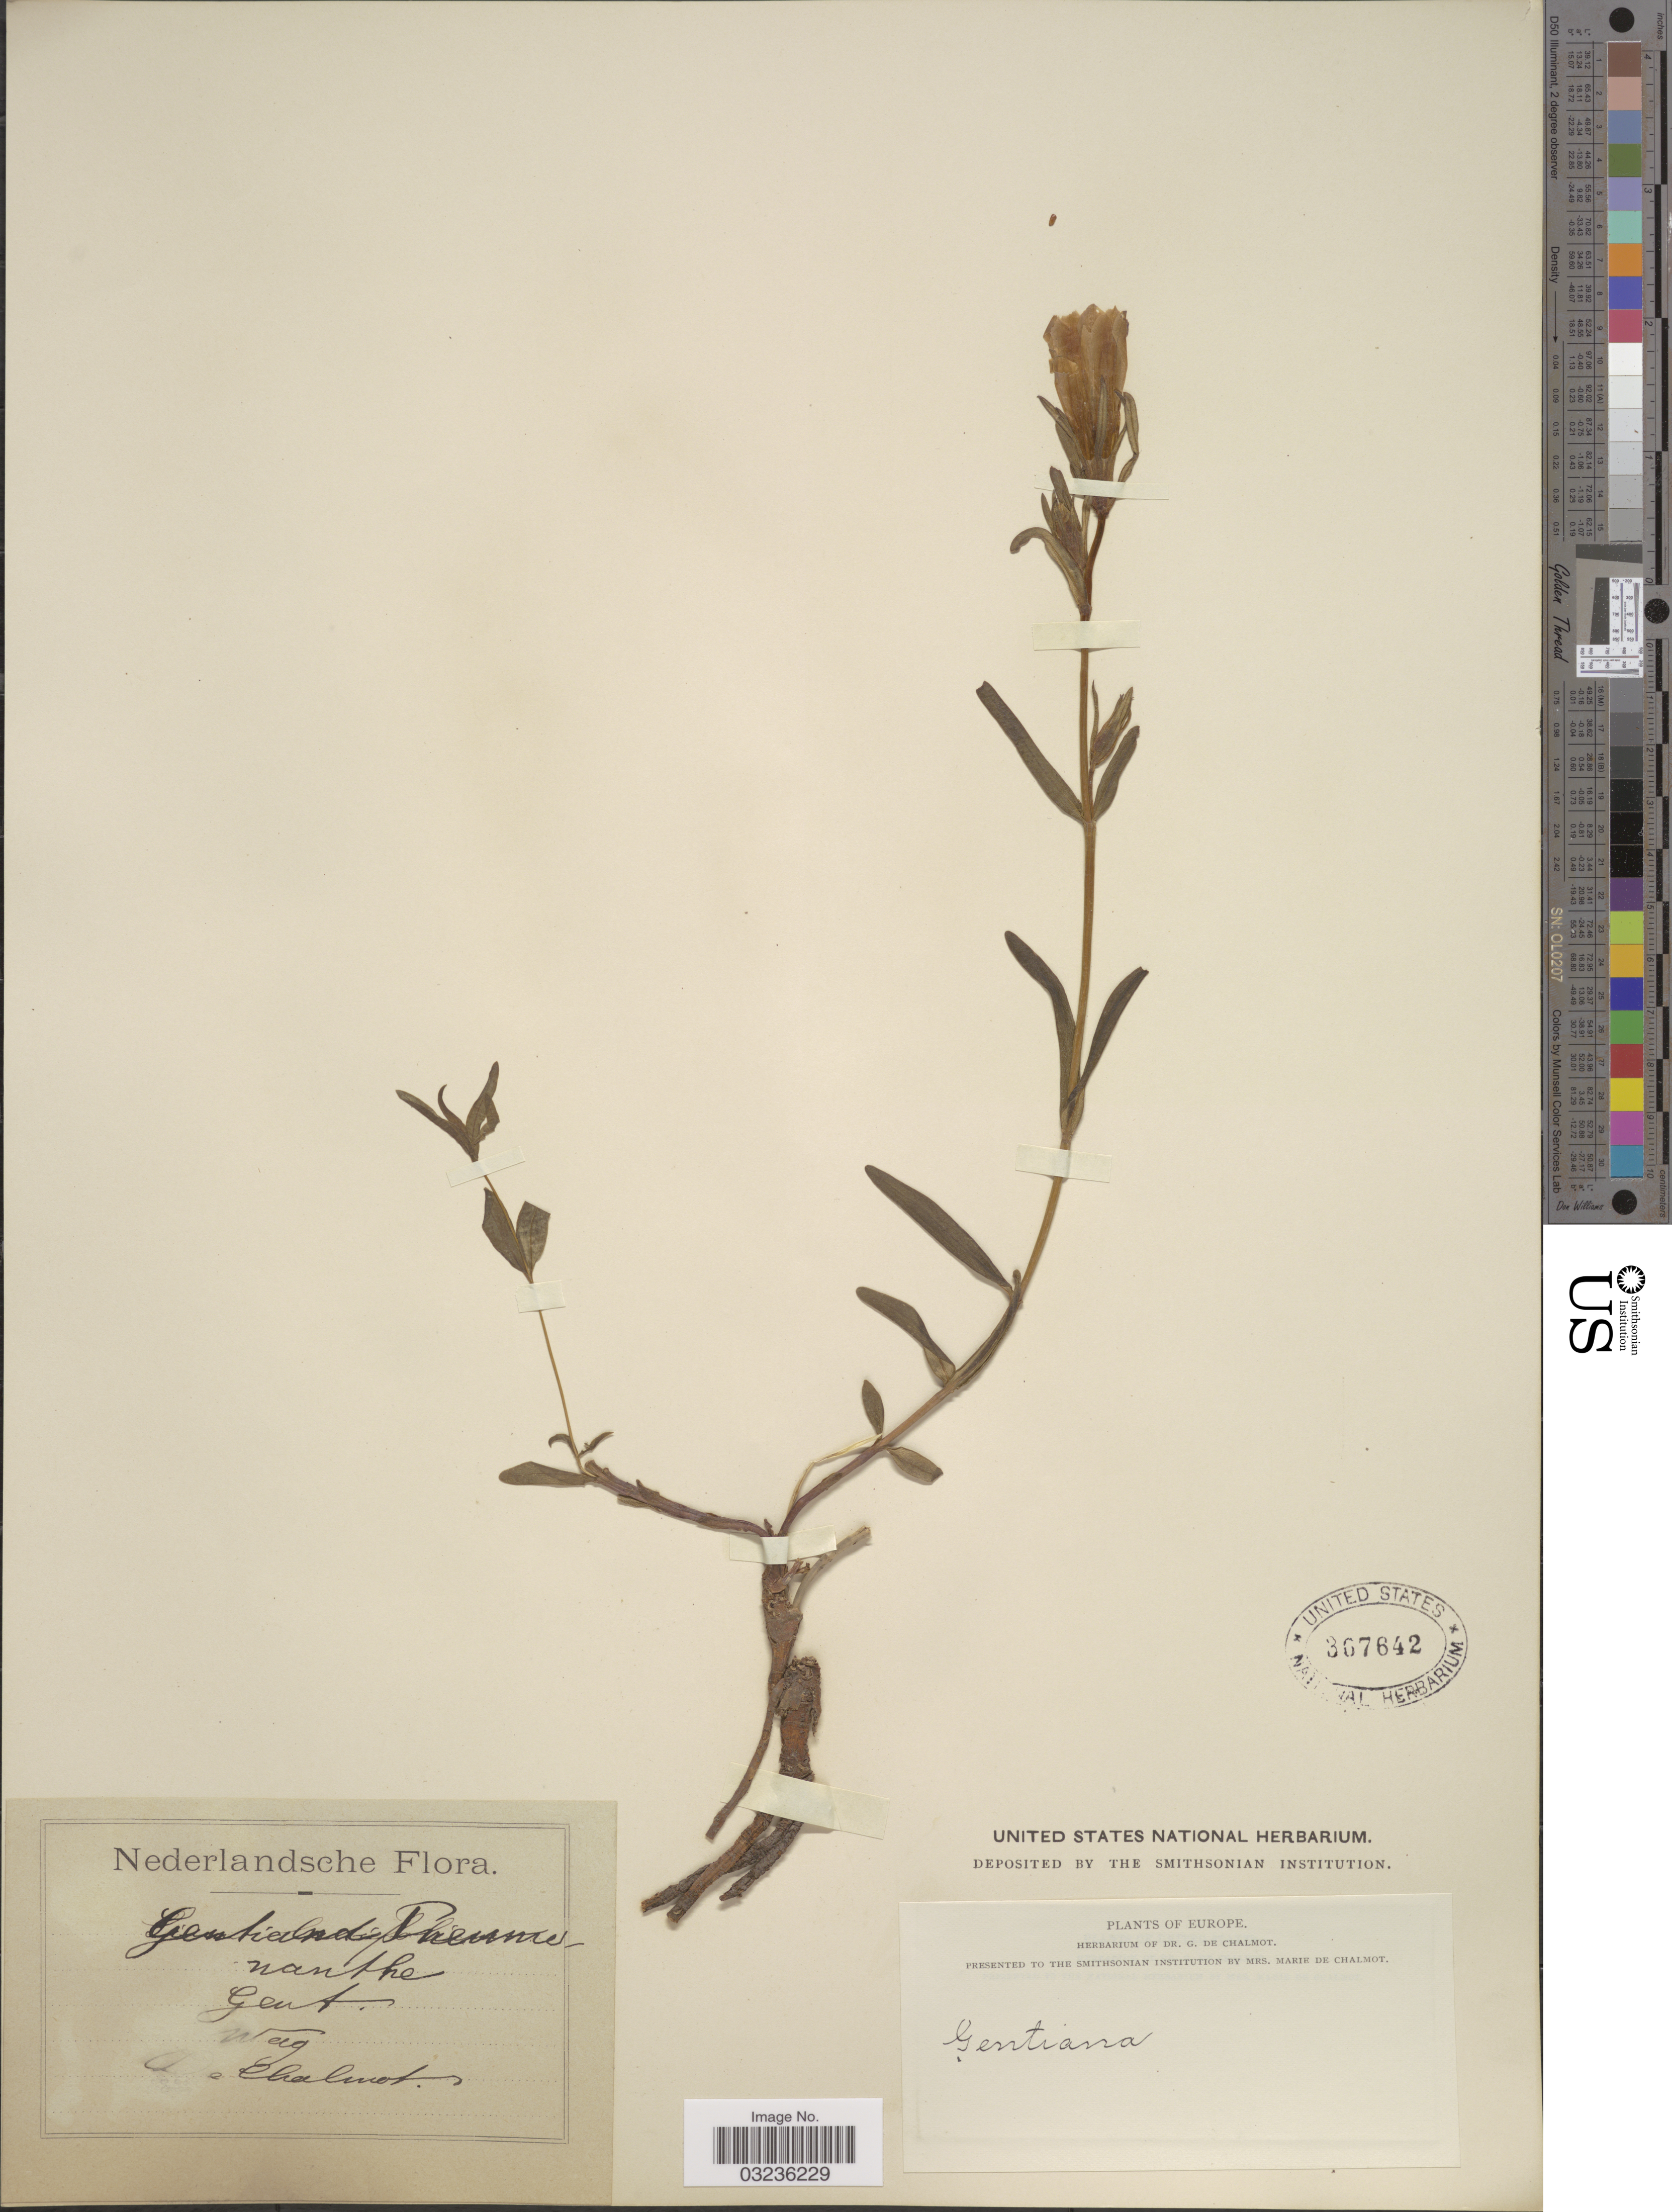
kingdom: Plantae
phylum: Tracheophyta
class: Magnoliopsida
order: Gentianales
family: Gentianaceae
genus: Gentiana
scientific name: Gentiana pneumonanthe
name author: L.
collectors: G. de Chalmot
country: Netherlands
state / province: Gelderland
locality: Wag.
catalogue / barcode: US 367642